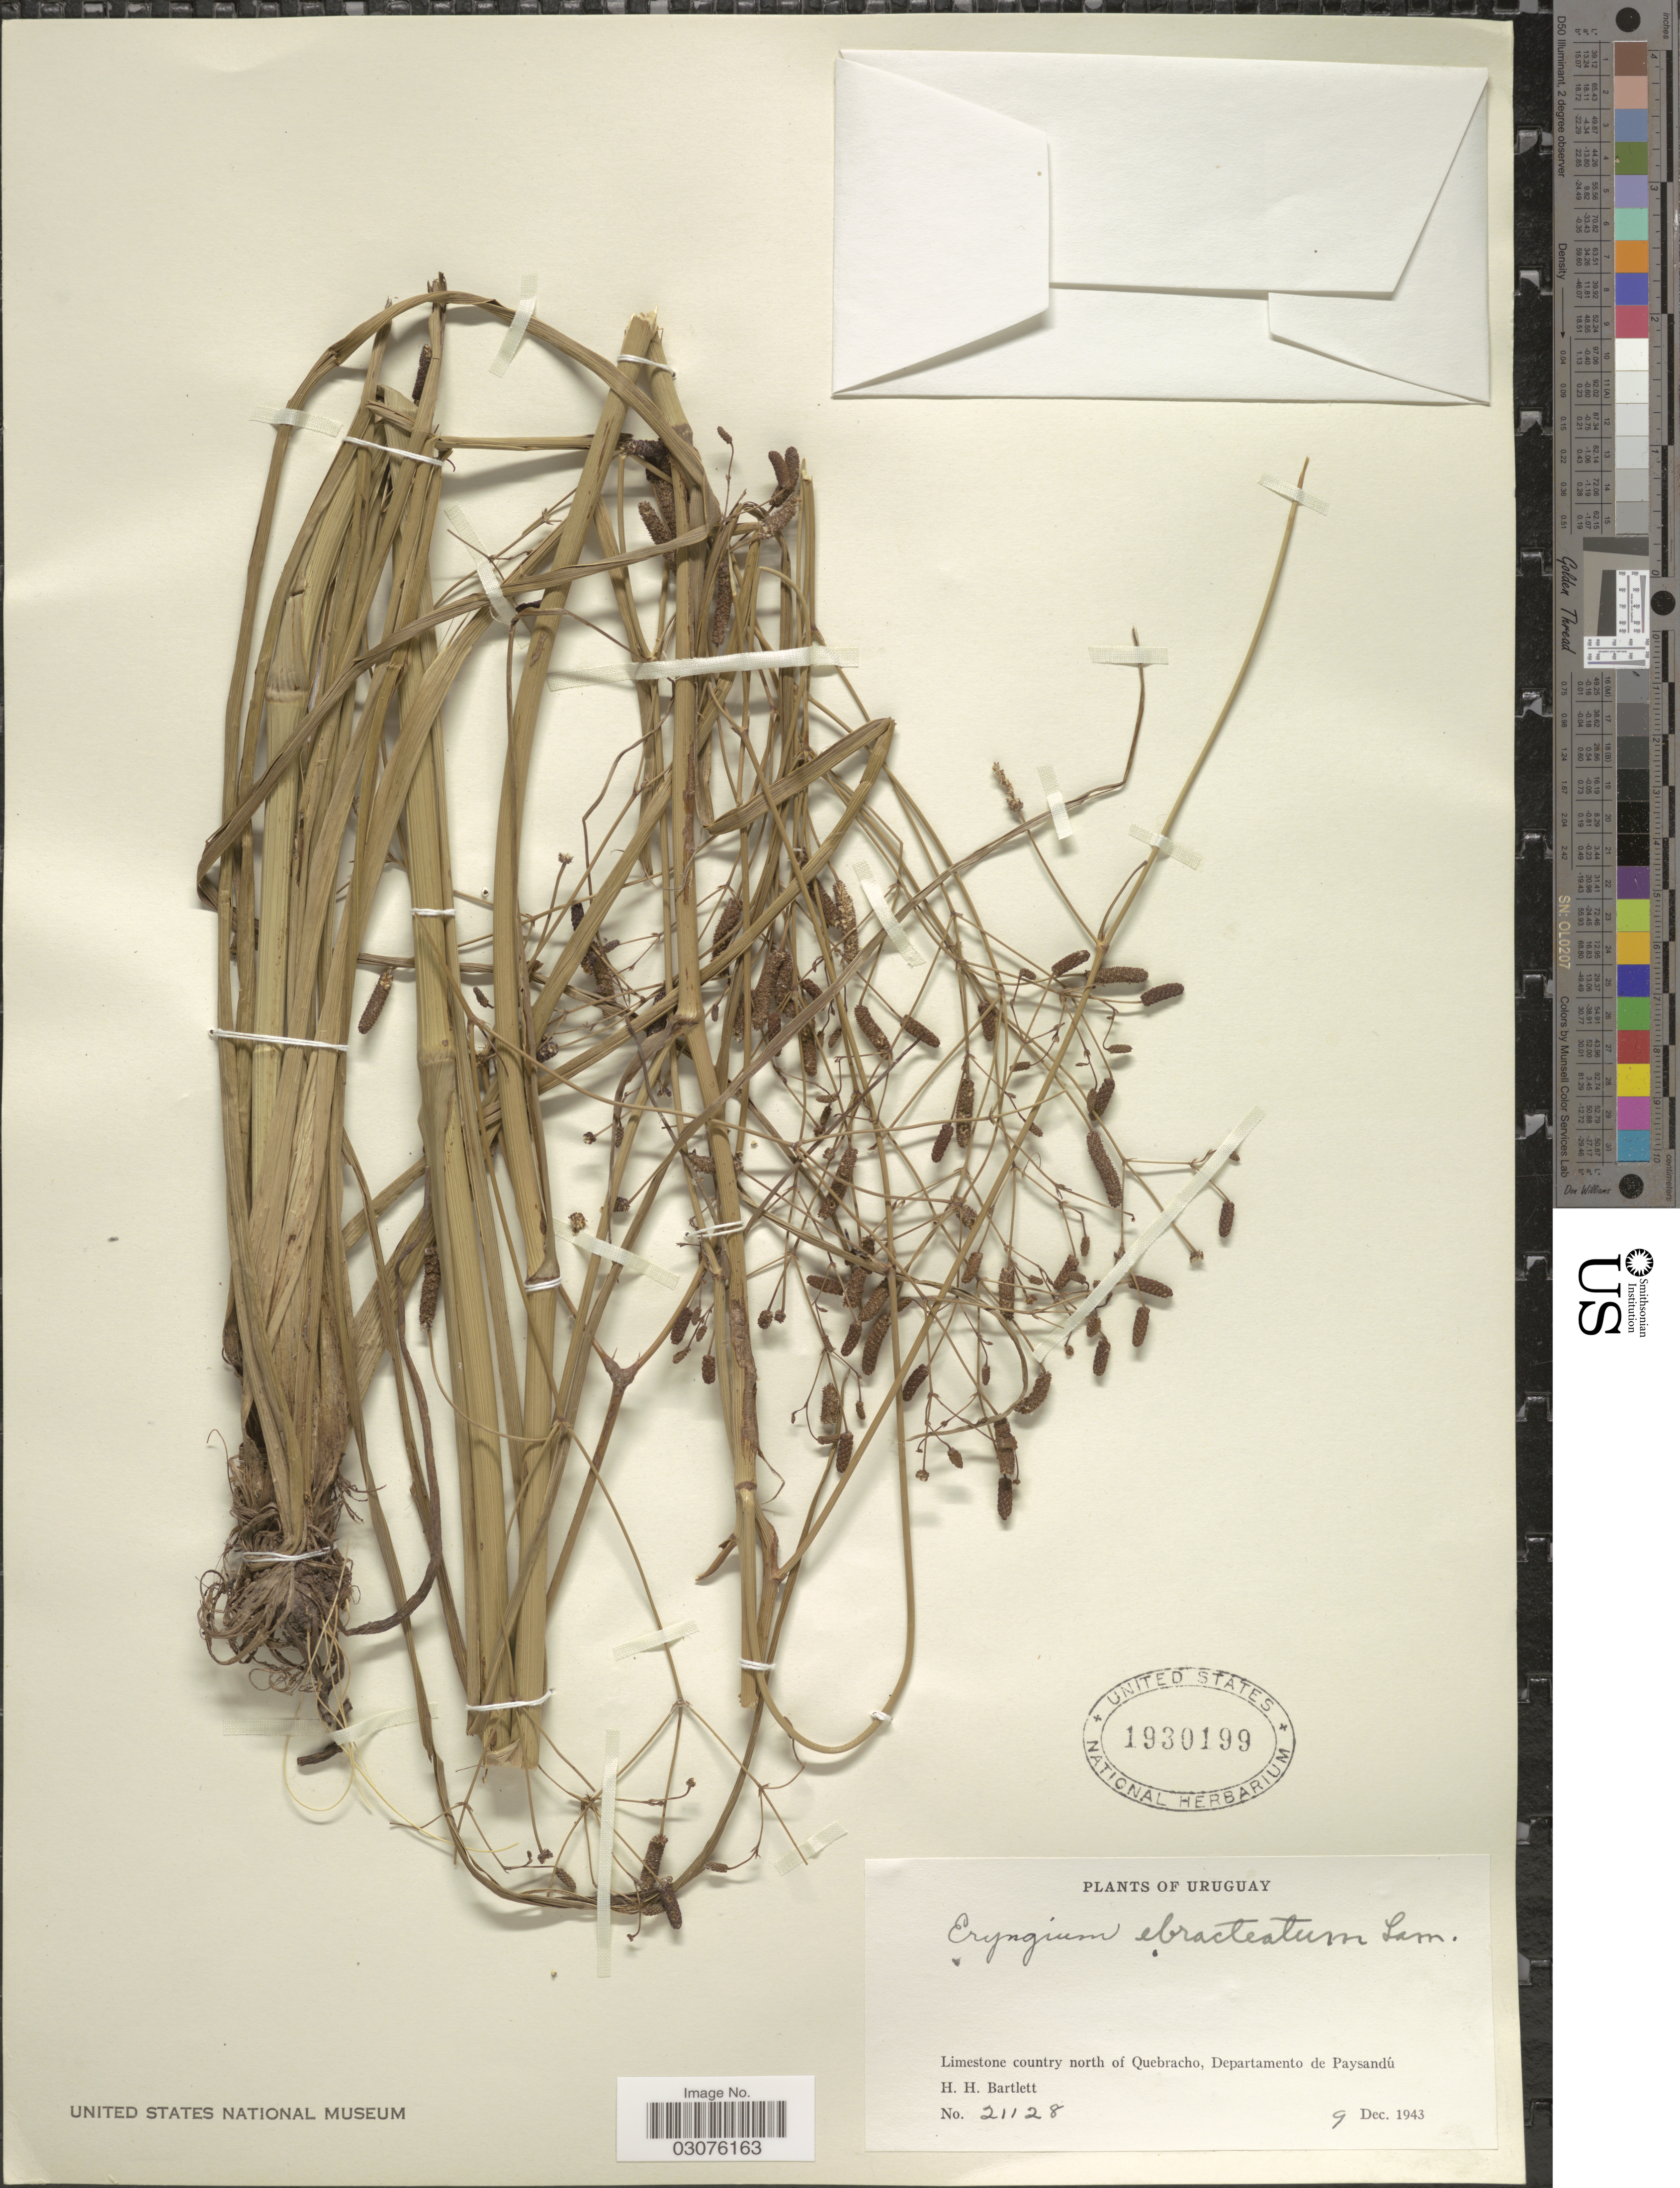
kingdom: Plantae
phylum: Tracheophyta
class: Magnoliopsida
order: Apiales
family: Apiaceae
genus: Eryngium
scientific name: Eryngium ebracteatum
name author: Lam.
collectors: H. H. Bartlett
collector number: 21128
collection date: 1943-12-09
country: Uruguay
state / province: Paysandu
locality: Limestone country north of Quebracho, Departamento de Paysandú.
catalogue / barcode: US 1930199